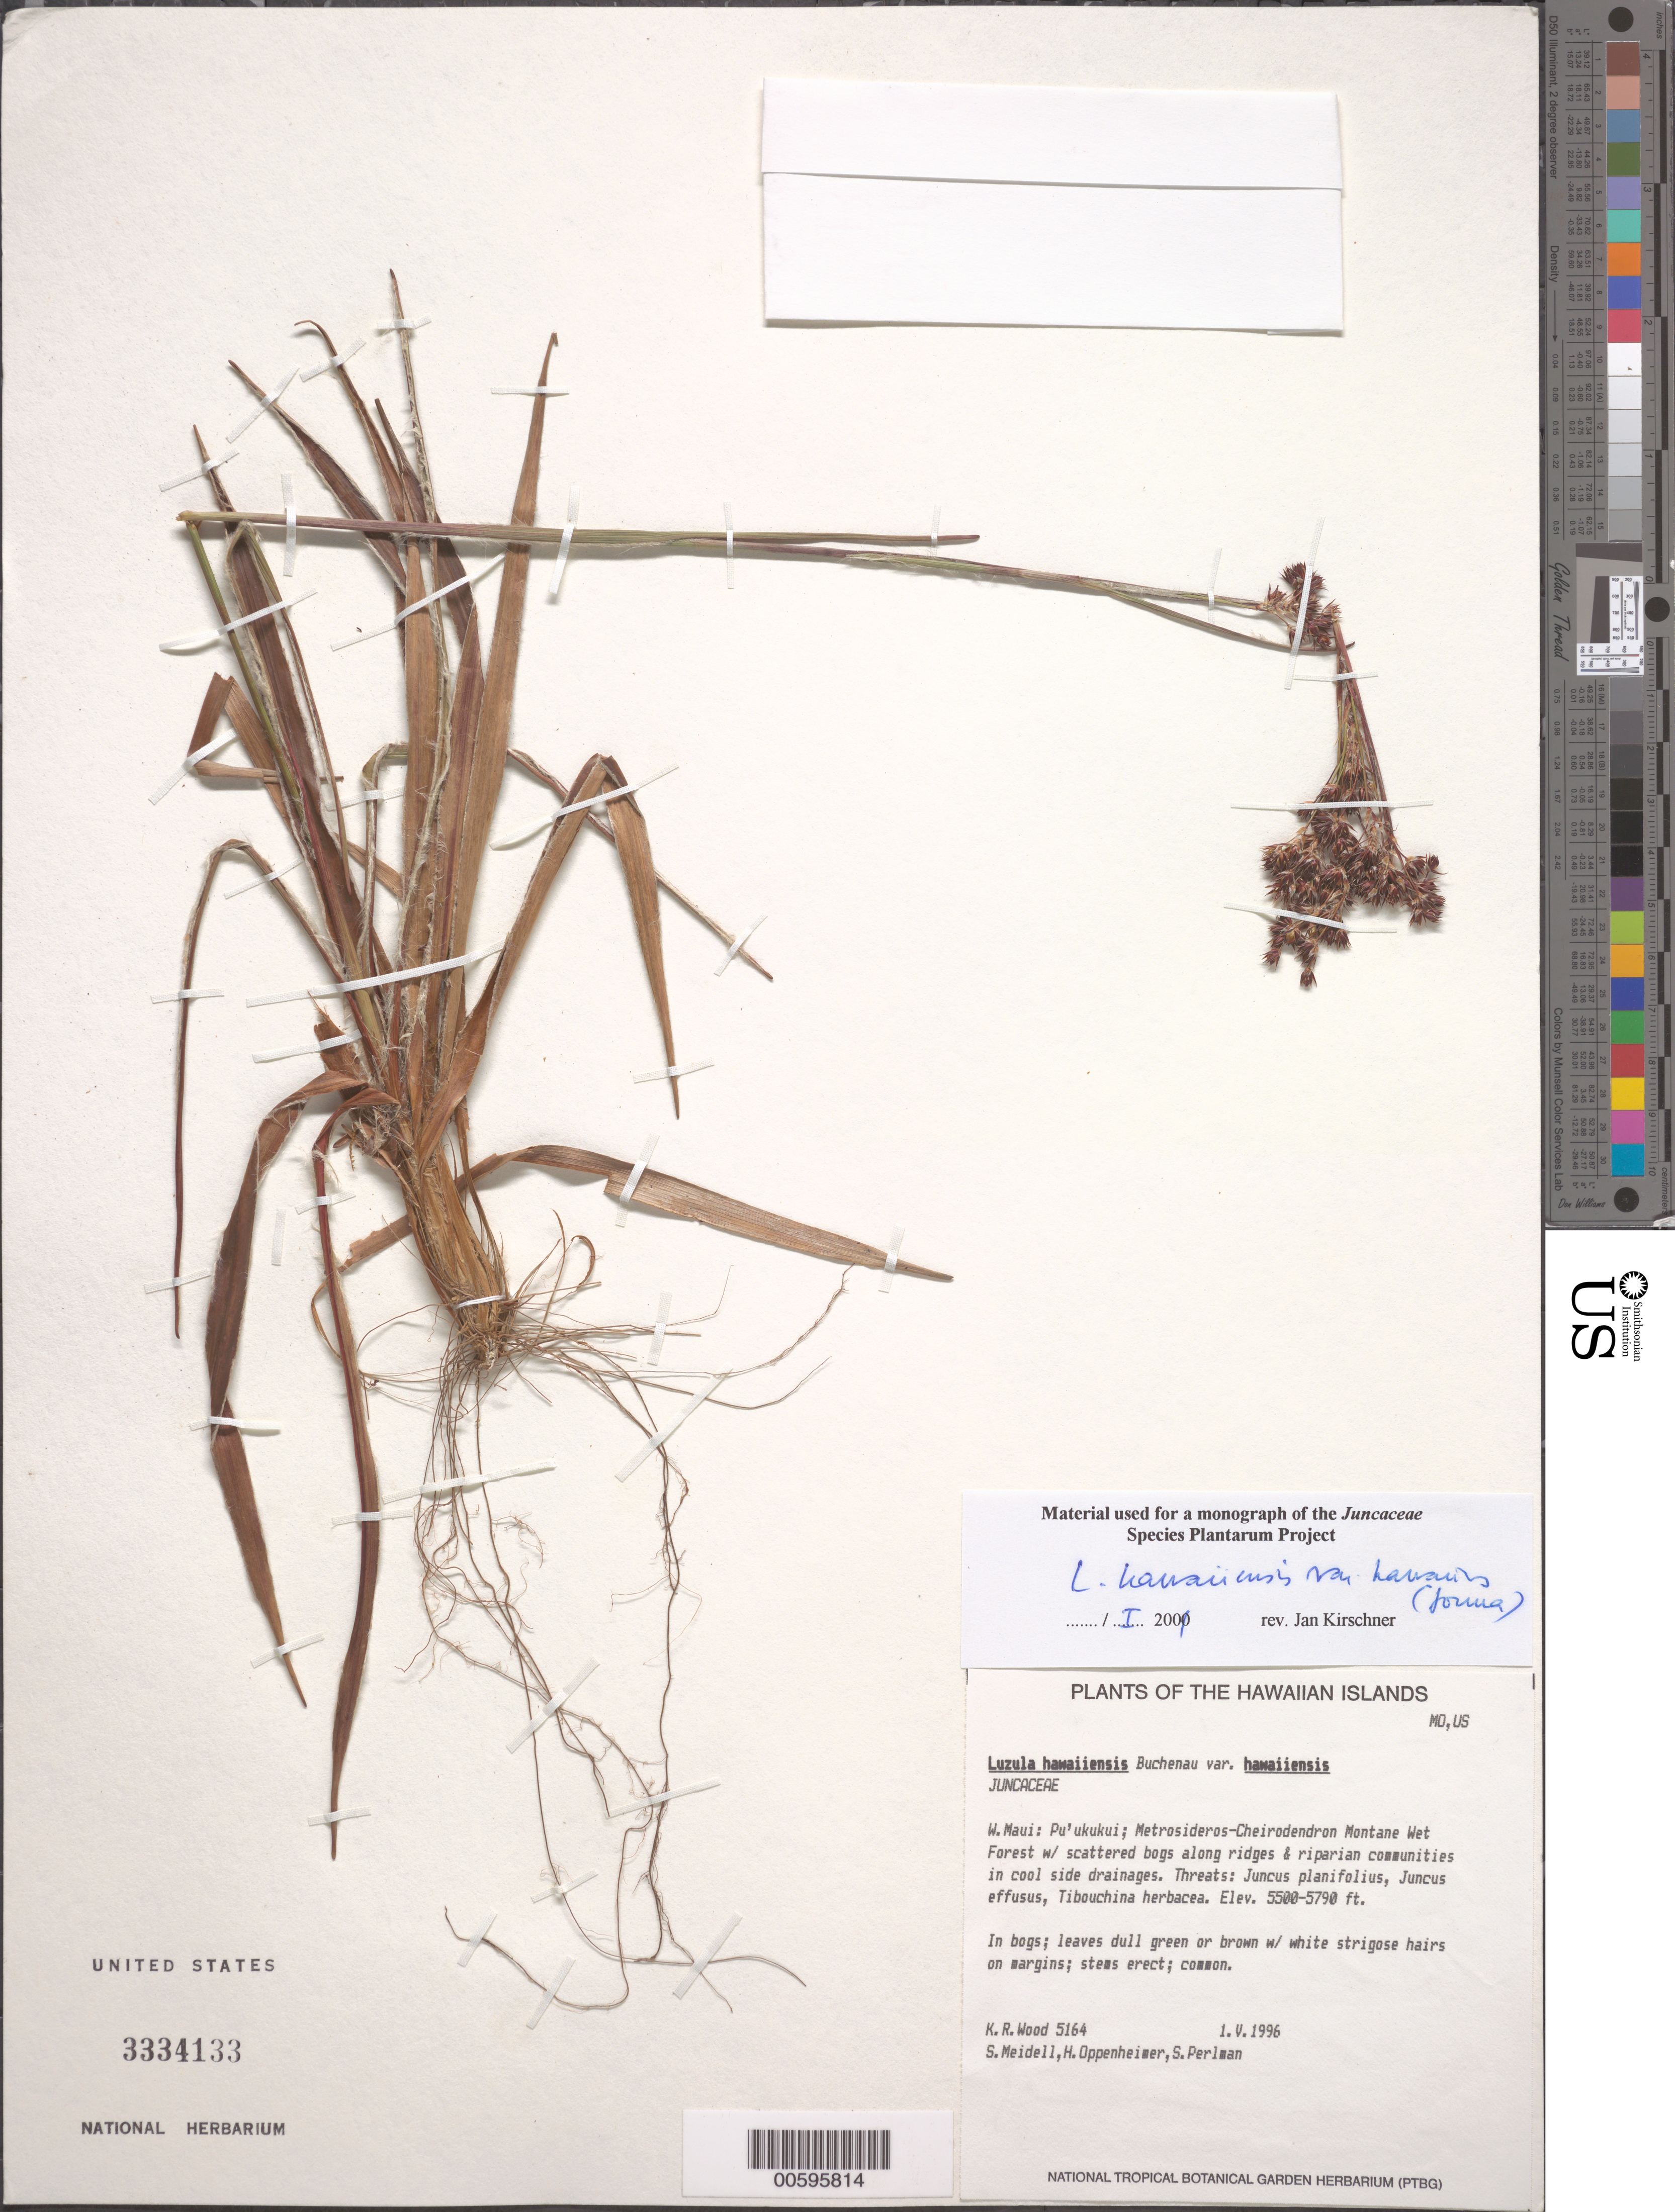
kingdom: Plantae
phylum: Tracheophyta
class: Liliopsida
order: Poales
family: Juncaceae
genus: Luzula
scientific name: Luzula hawaiiensis var. hawaiiensis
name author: Buchenau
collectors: K. R. Wood, S. Meidell, H. Oppenheimer & S. P. Perlman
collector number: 5164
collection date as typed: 1 May 1996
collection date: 1996-05-01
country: United States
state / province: Hawaii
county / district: Maui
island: Maui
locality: W Maui: Pu'ukukui.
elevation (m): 1676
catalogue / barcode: US 3334133